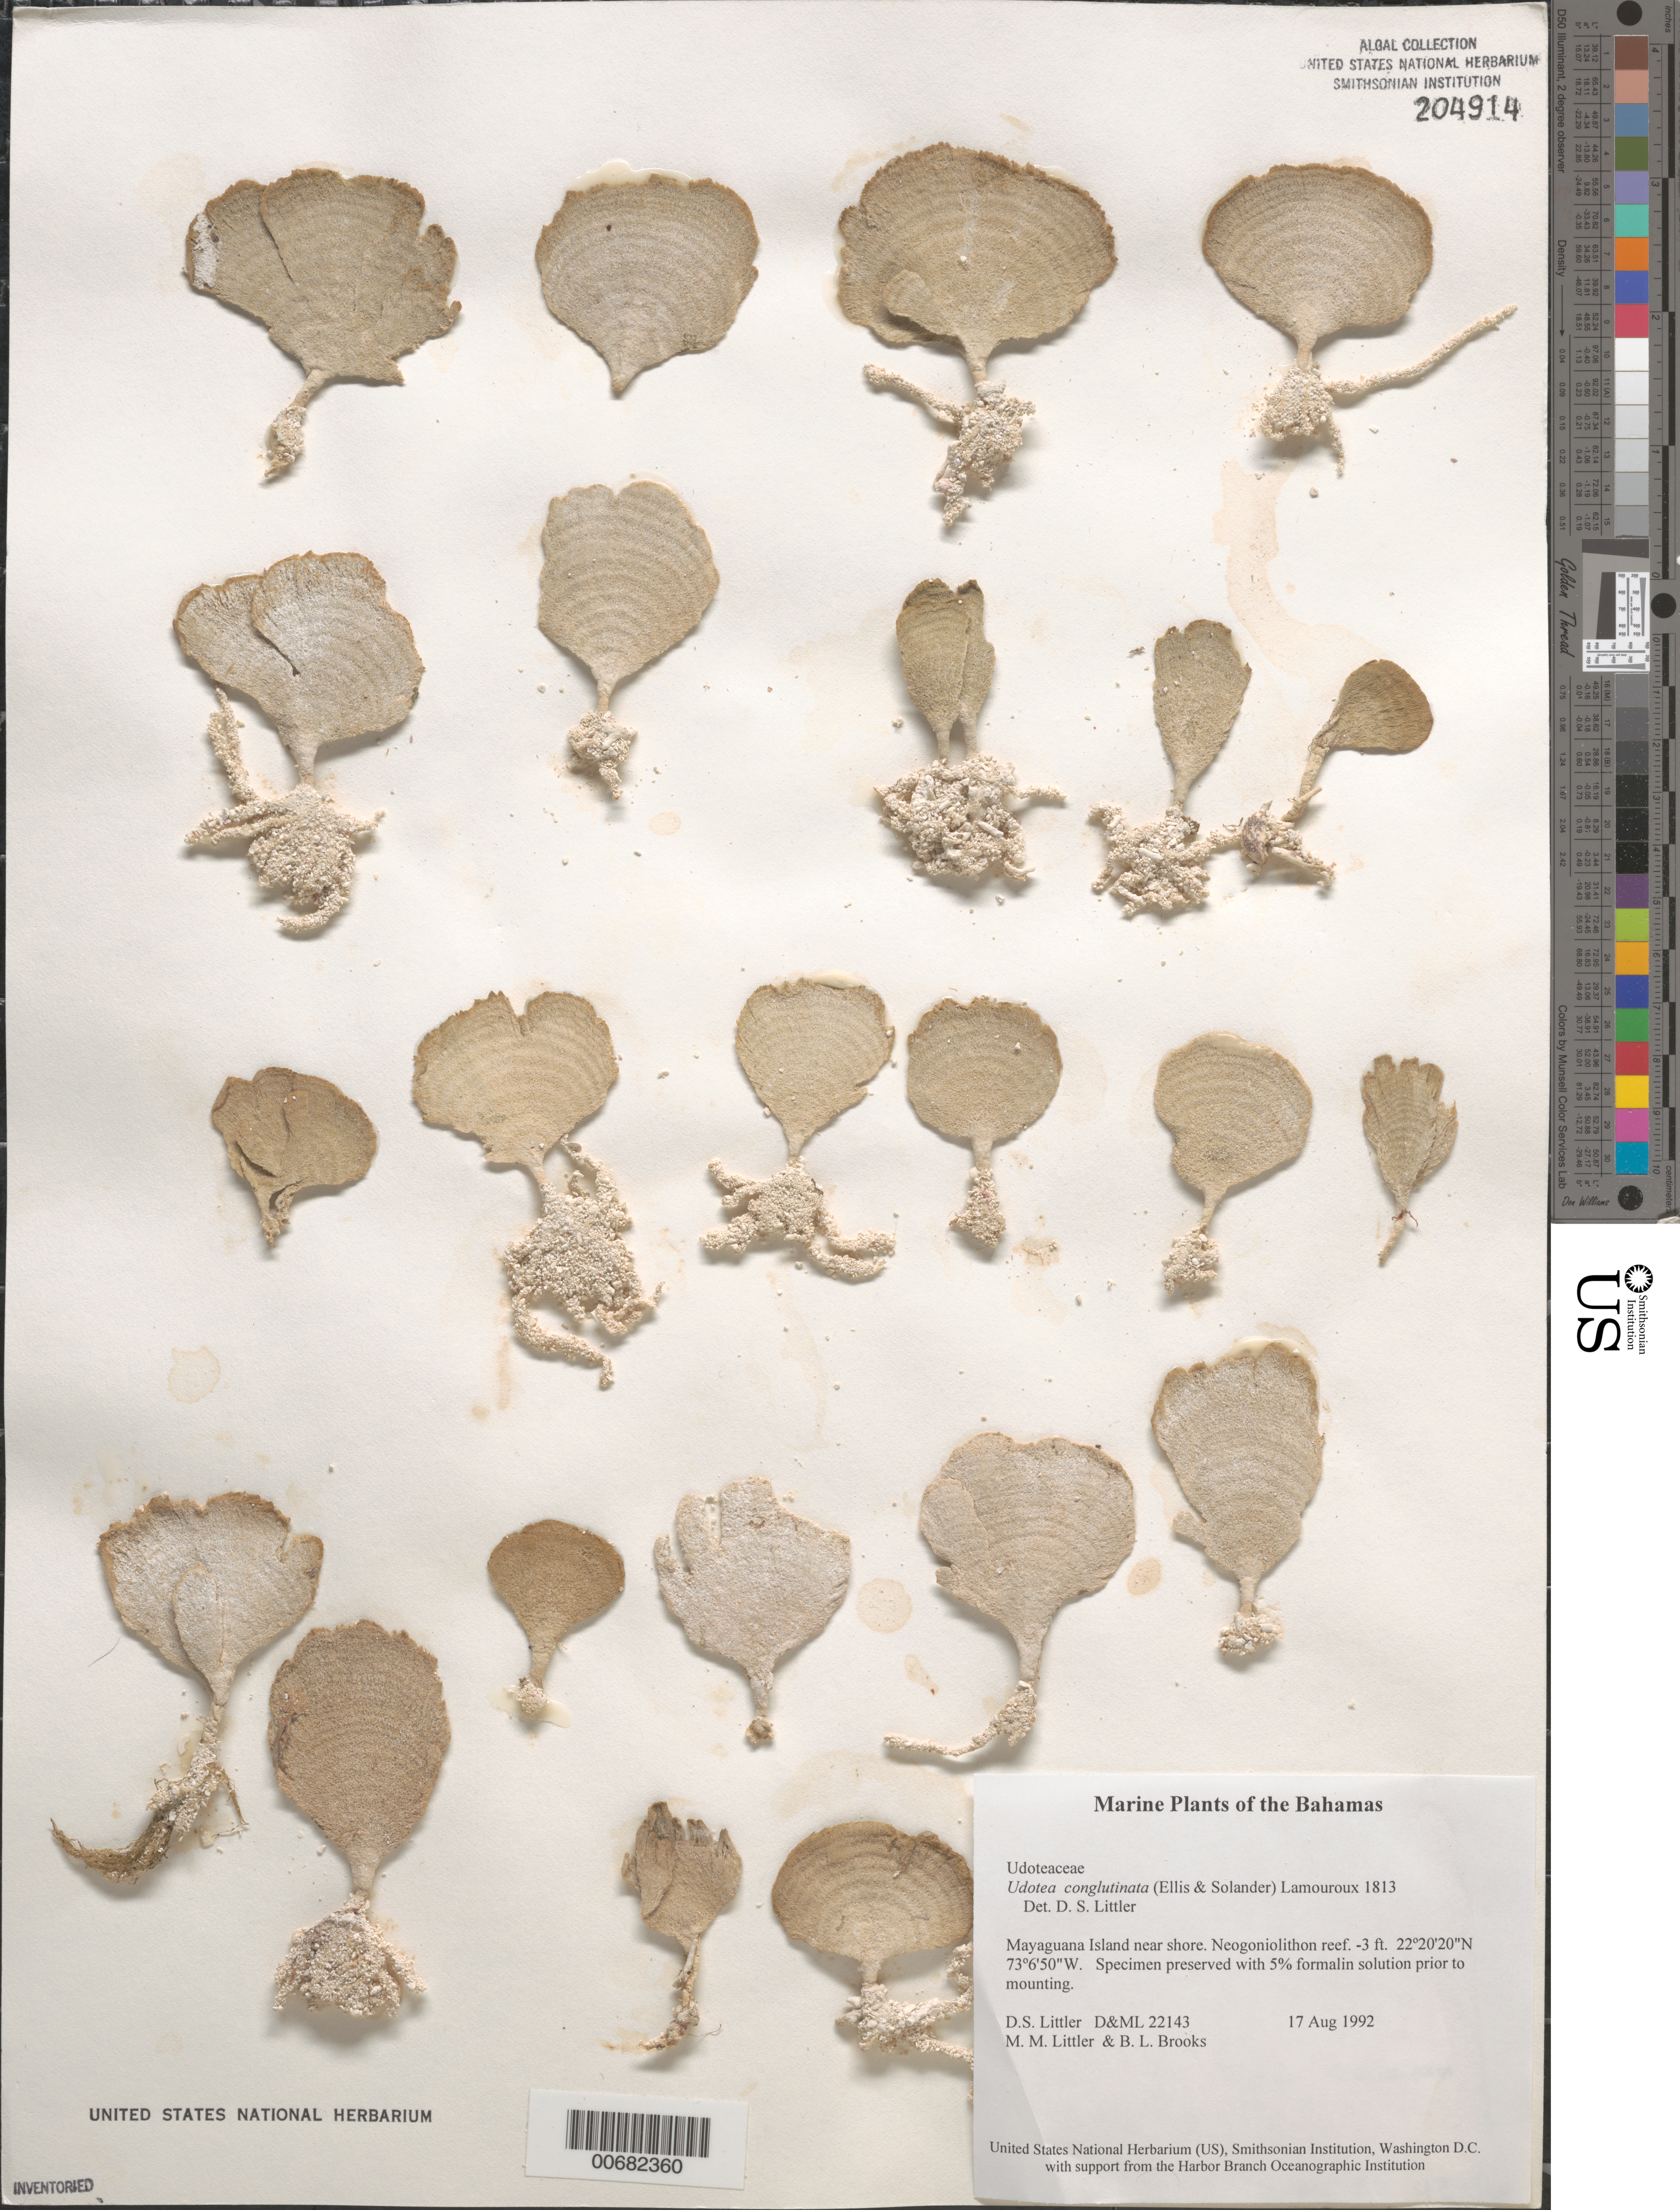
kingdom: Plantae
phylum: Chlorophyta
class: Ulvophyceae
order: Bryopsidales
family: Udoteaceae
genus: Udotea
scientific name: Udotea conglutinata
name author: (Ellis & Sol.) J.V.Lamouroux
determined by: Littler, D. S.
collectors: D. S. Littler, M. M. Littler & B. Brooks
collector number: D&ML 22143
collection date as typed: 17 Aug 1992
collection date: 1992-08-17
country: Bahamas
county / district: Mayaguana District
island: Mayaguana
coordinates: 22 20' 20" N, 73 6' 50" W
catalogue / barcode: US 204914